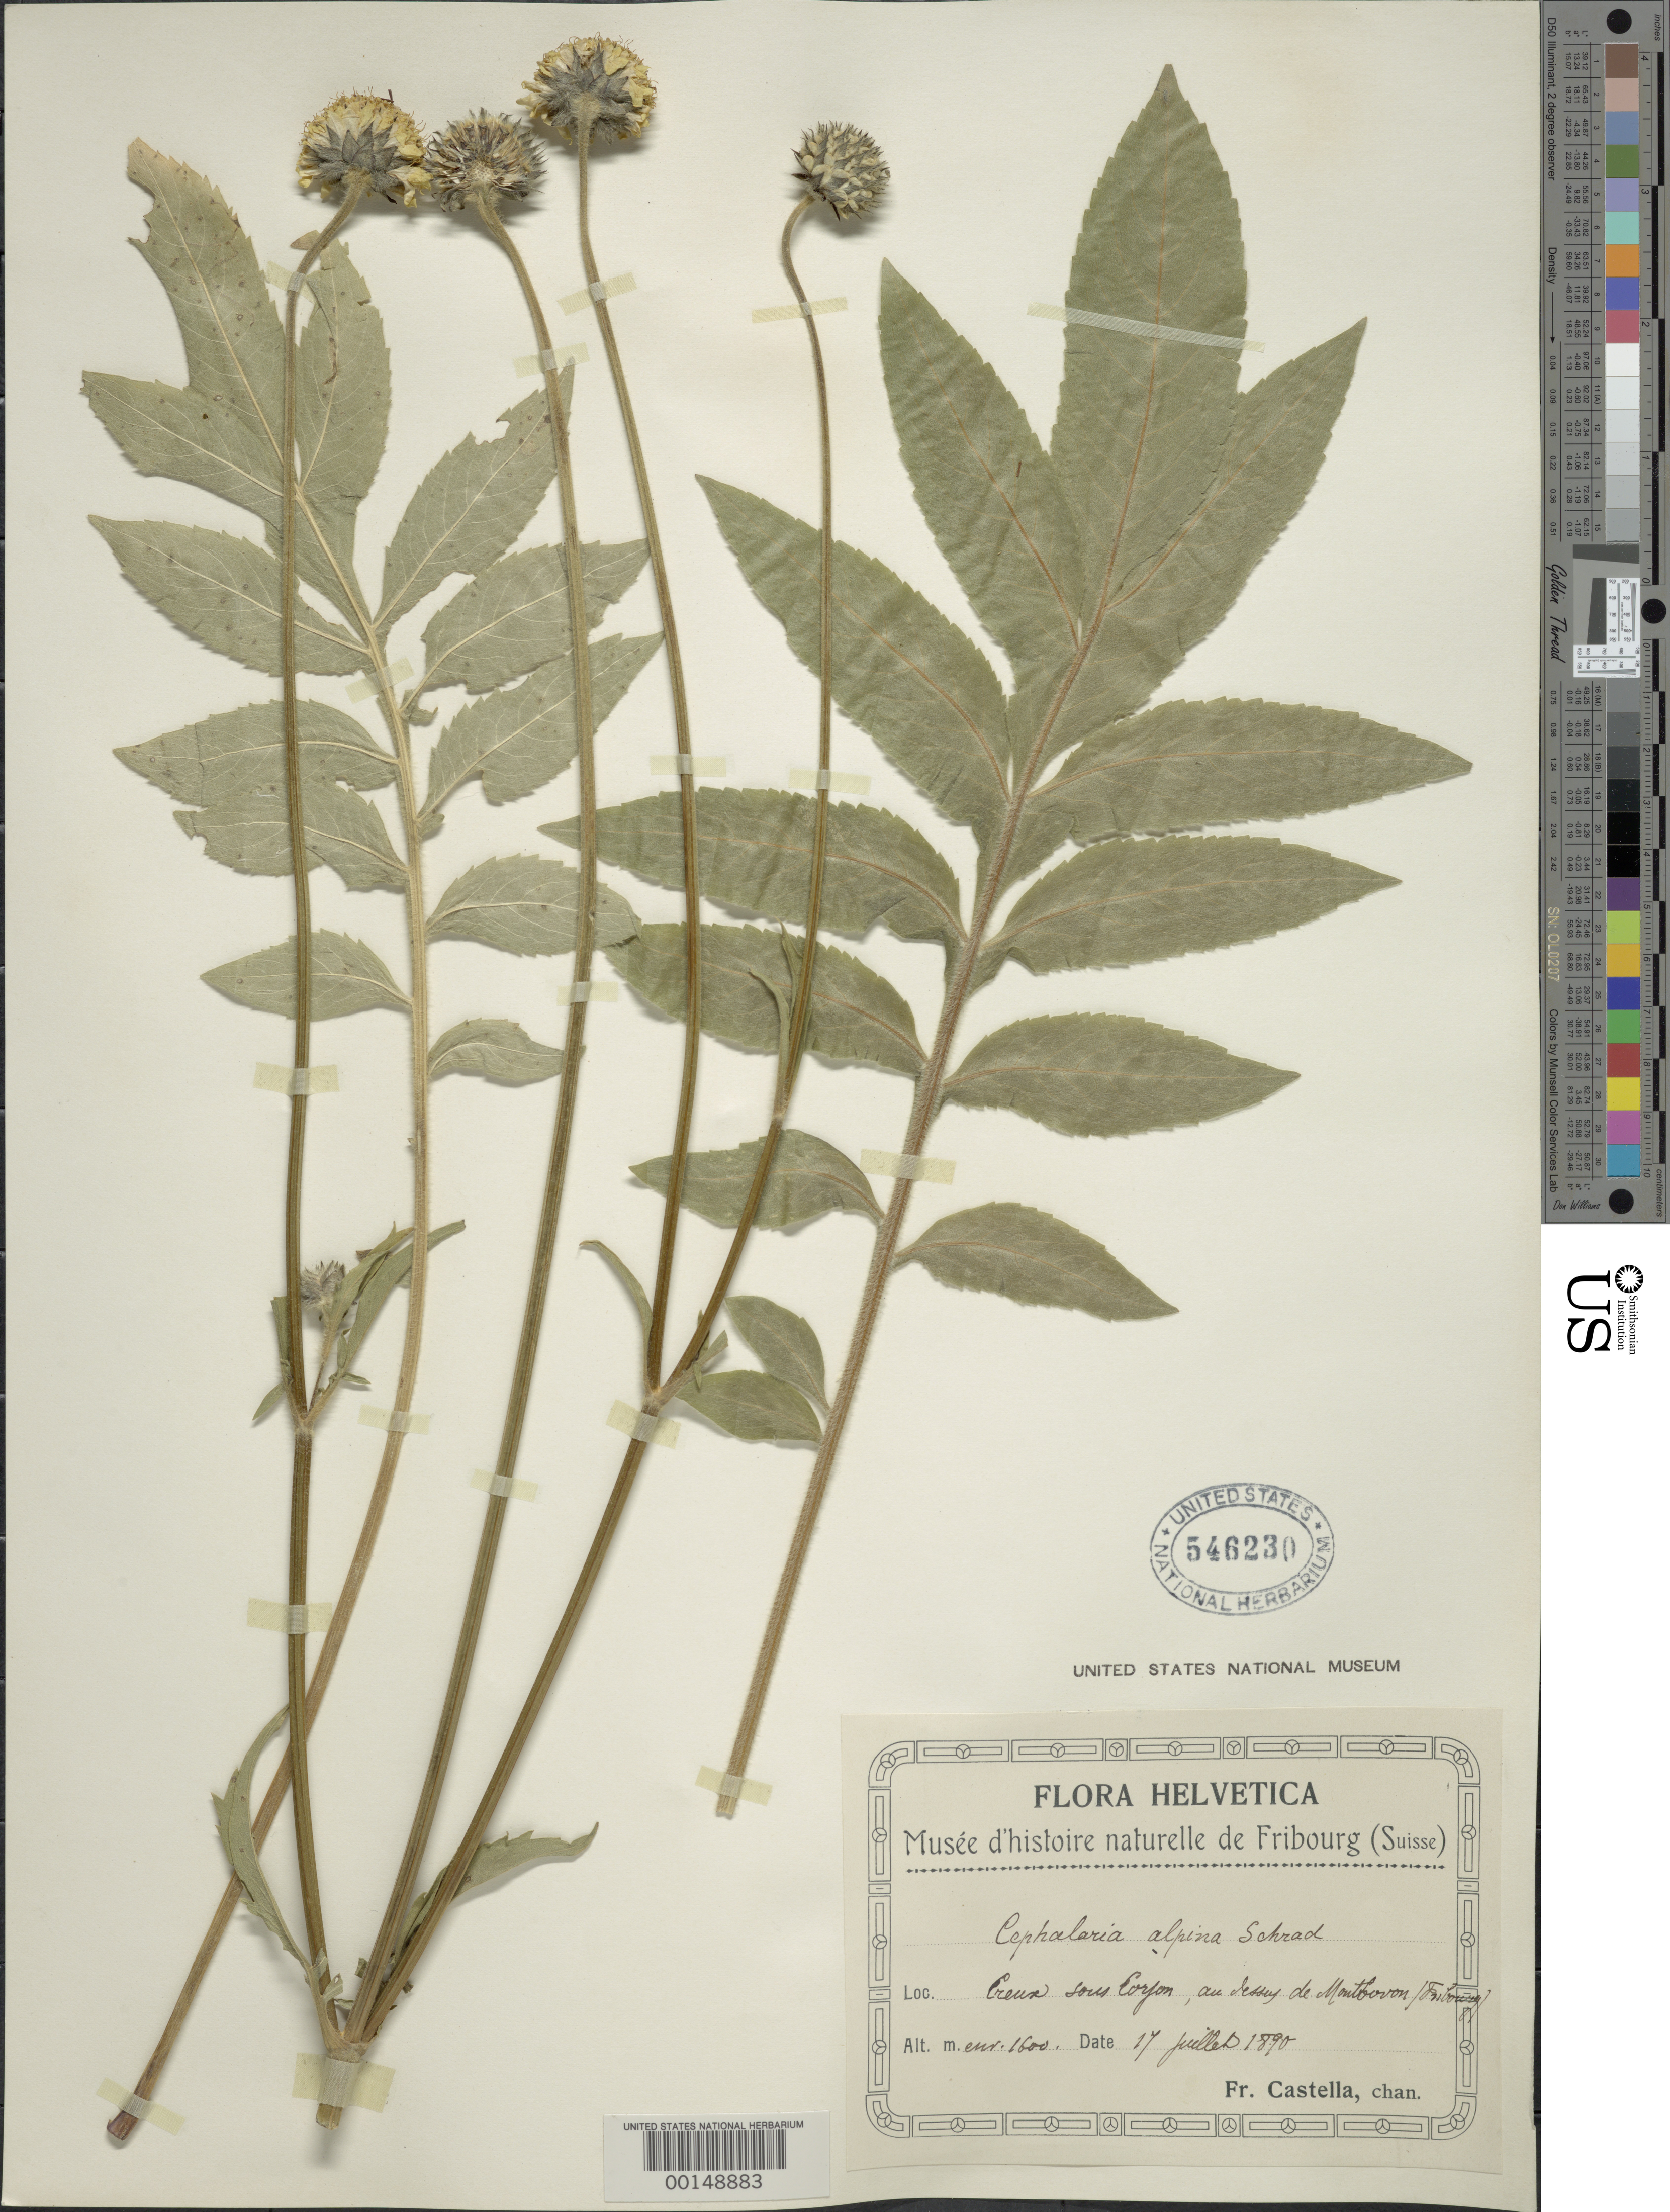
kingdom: Plantae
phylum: Tracheophyta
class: Magnoliopsida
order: Dipsacales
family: Caprifoliaceae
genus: Cephalaria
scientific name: Cephalaria alpina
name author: Schrad.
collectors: B. Castella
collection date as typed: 17 Jul 1890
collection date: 1890-07-17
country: Switzerland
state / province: Fribourg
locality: Fribourg, Creun sous Corjon.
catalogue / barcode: US 546230